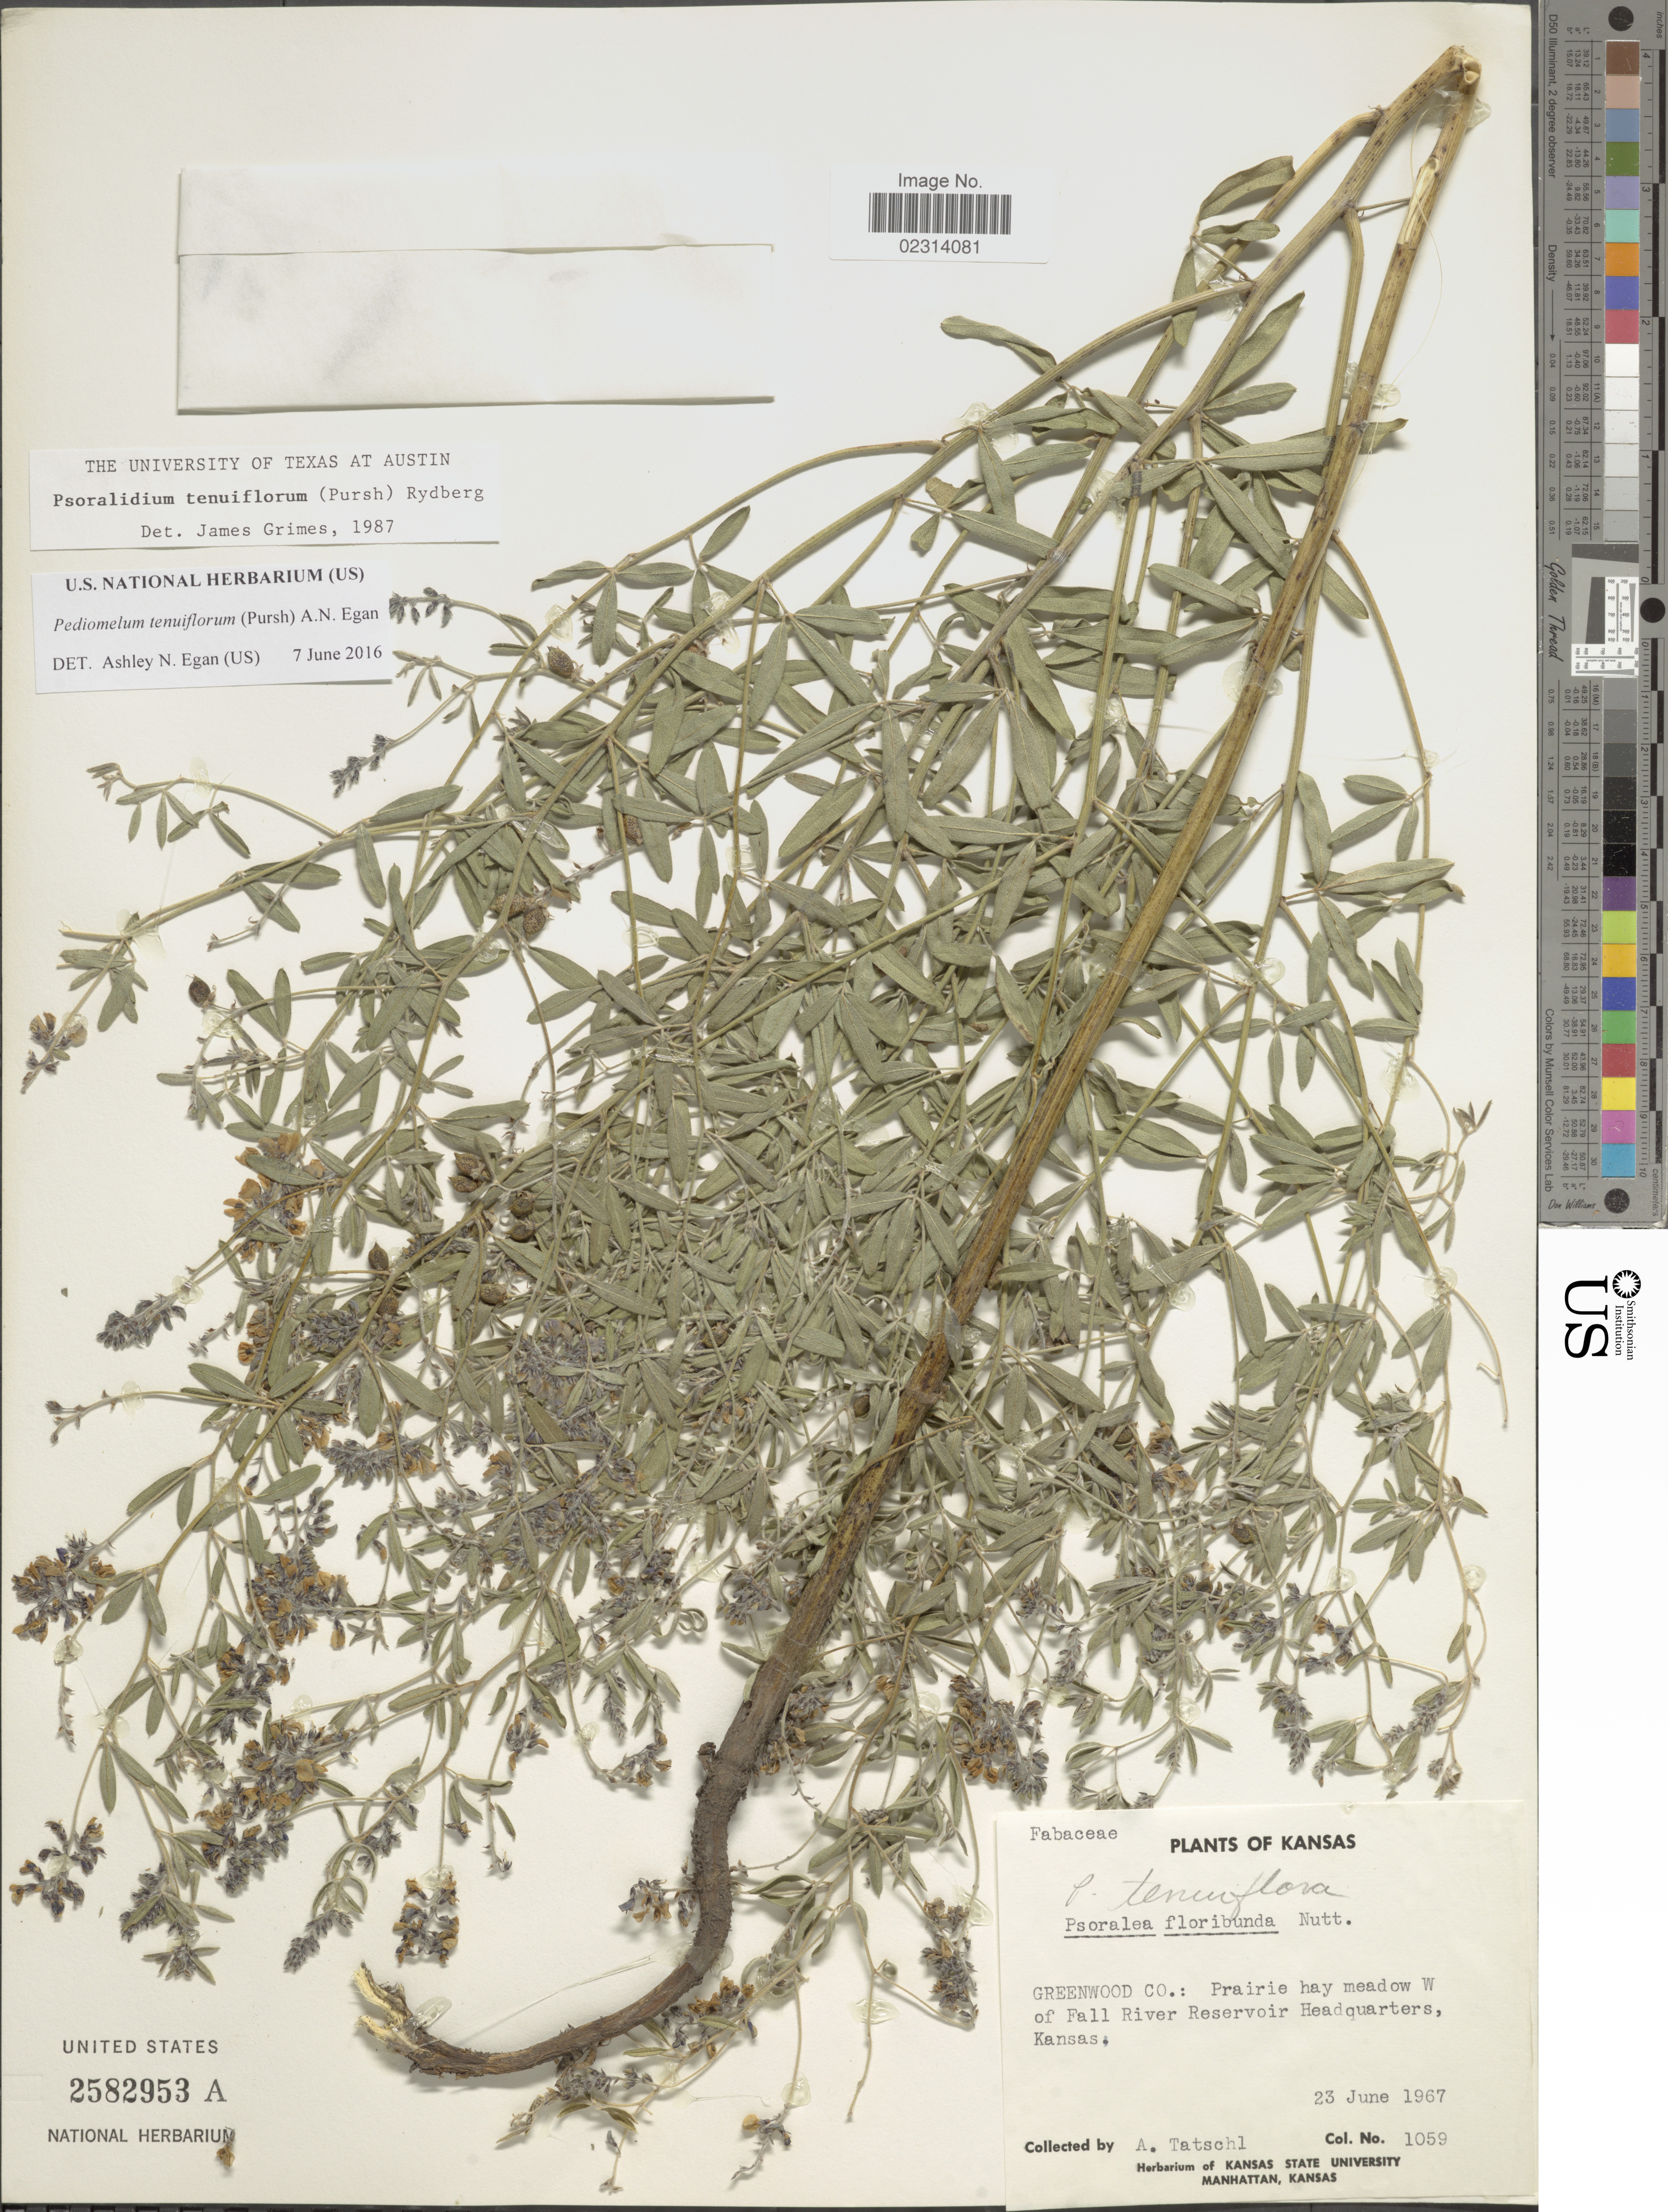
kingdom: Plantae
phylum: Tracheophyta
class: Magnoliopsida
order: Fabales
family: Fabaceae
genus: Psoralidium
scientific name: Psoralidium tenuiflorum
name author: (Pursh) Rydb.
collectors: A. Tatschl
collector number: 1059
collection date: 1967-06-23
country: United States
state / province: Kansas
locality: Greenwood Co.: Prairie hay meadow W of Fall River Reservoir Headquarters, Kansas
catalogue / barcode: US 2582953A